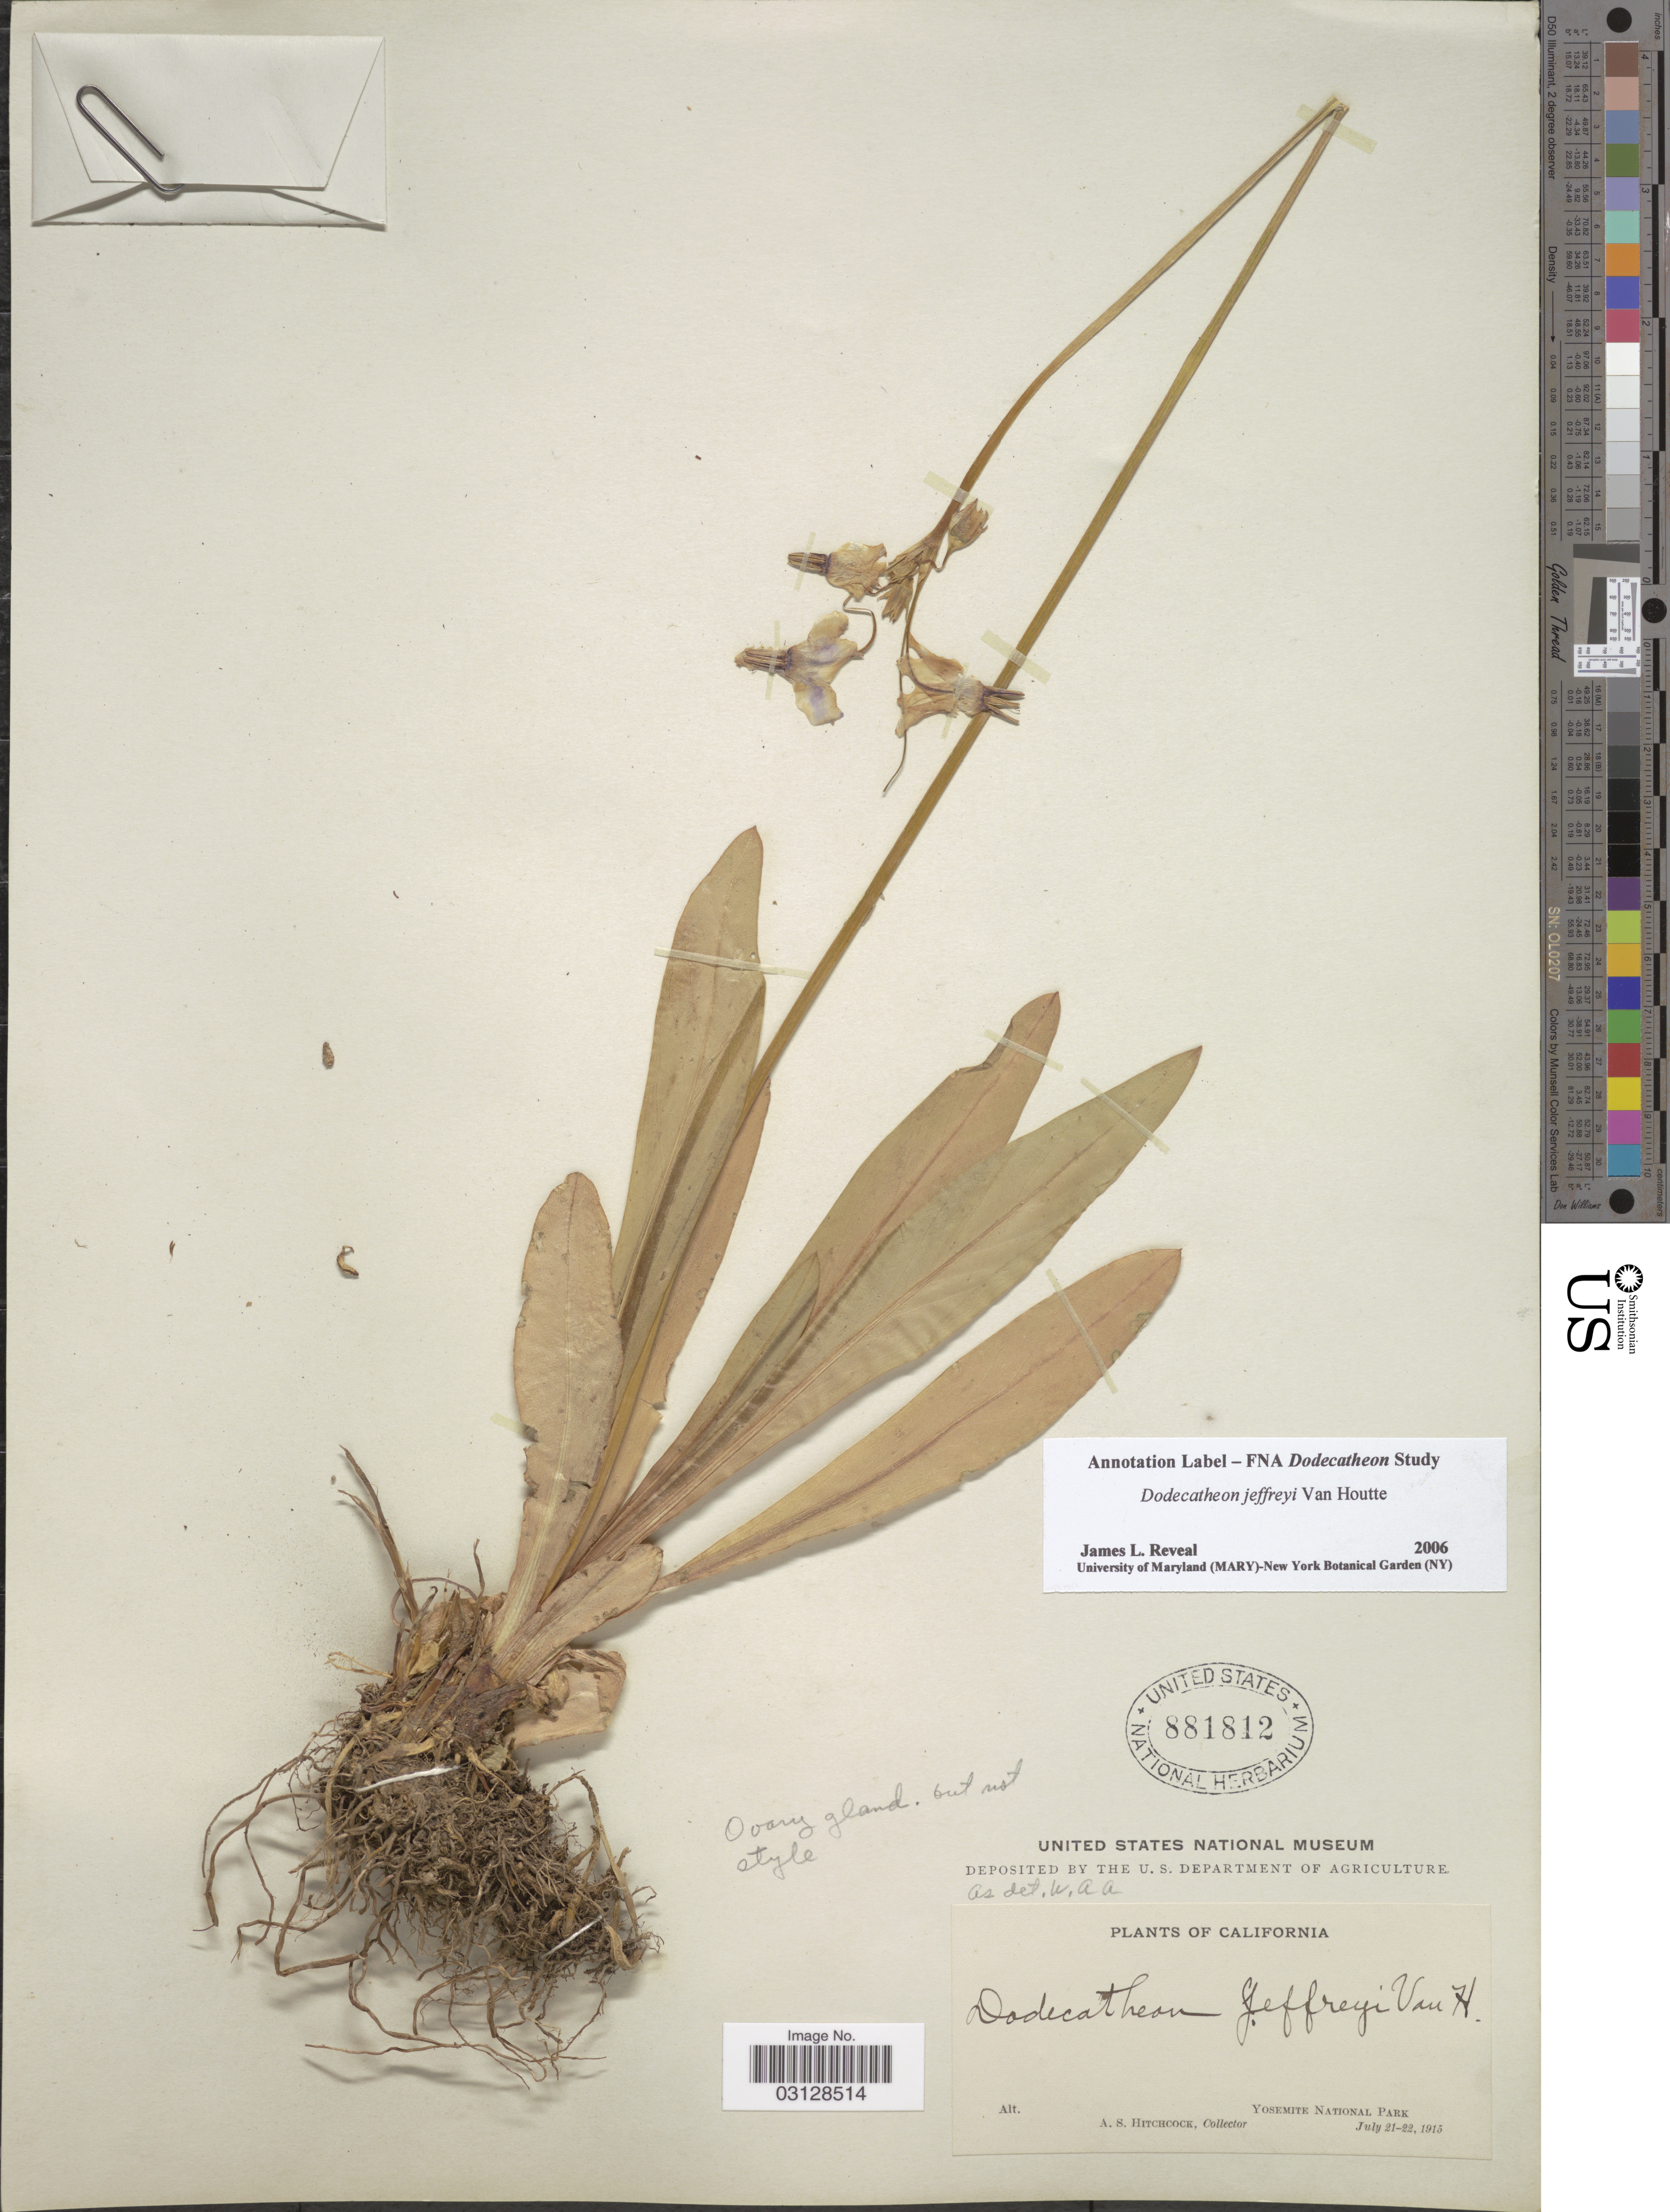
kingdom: Plantae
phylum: Tracheophyta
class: Magnoliopsida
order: Ericales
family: Primulaceae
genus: Dodecatheon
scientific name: Dodecatheon jeffreyi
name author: Van Houtte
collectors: A. S. Hitchcock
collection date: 1915-07-21/1915-07-22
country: United States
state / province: California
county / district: Mariposa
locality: Yosemite National Park.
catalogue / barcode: US 881812